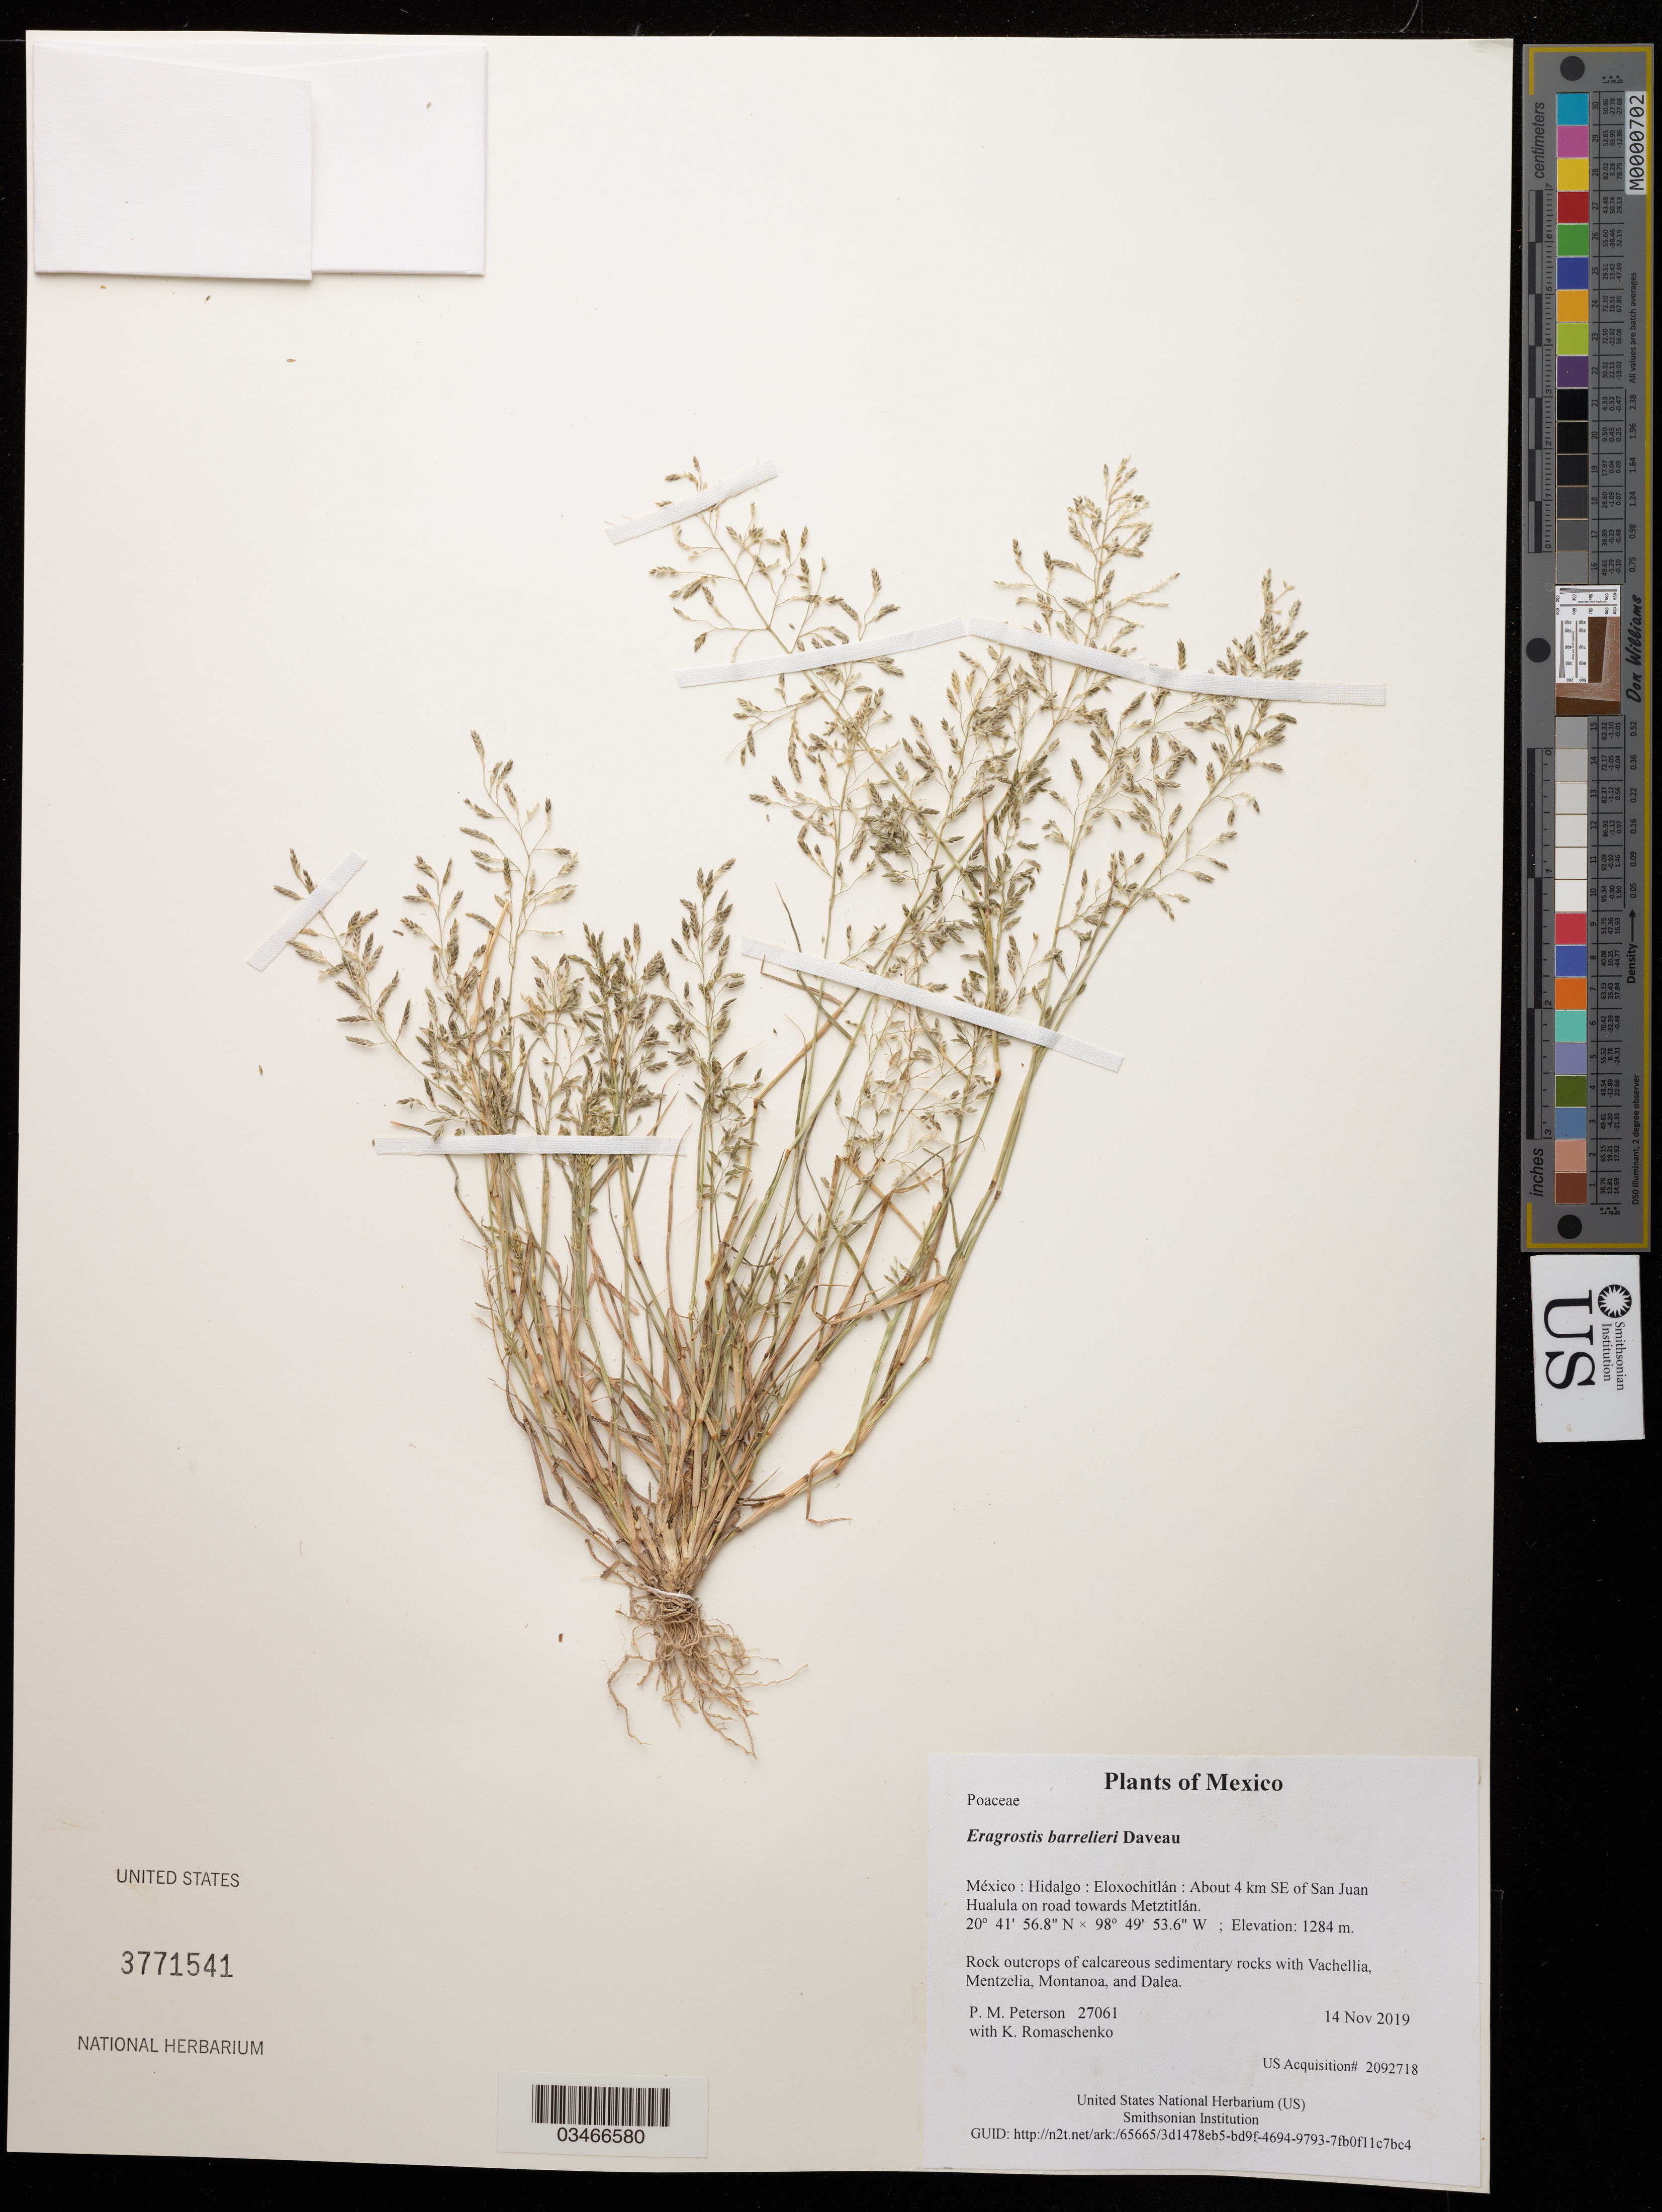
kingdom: Plantae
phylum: Tracheophyta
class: Liliopsida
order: Poales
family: Poaceae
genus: Eragrostis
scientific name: Eragrostis barrelieri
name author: Daveau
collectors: P. M. Peterson & K. Romaschenko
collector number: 27061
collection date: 2019-11-14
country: México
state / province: Hidalgo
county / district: Eloxochitlán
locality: About 4 km SE of San Juan Hualula on road towards Metztitlán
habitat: Rock outcrops of calcareous sedimentary rocks with Vachellia, Mentzelia, Montanoa, and Dalea.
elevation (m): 1284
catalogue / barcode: US 3771541